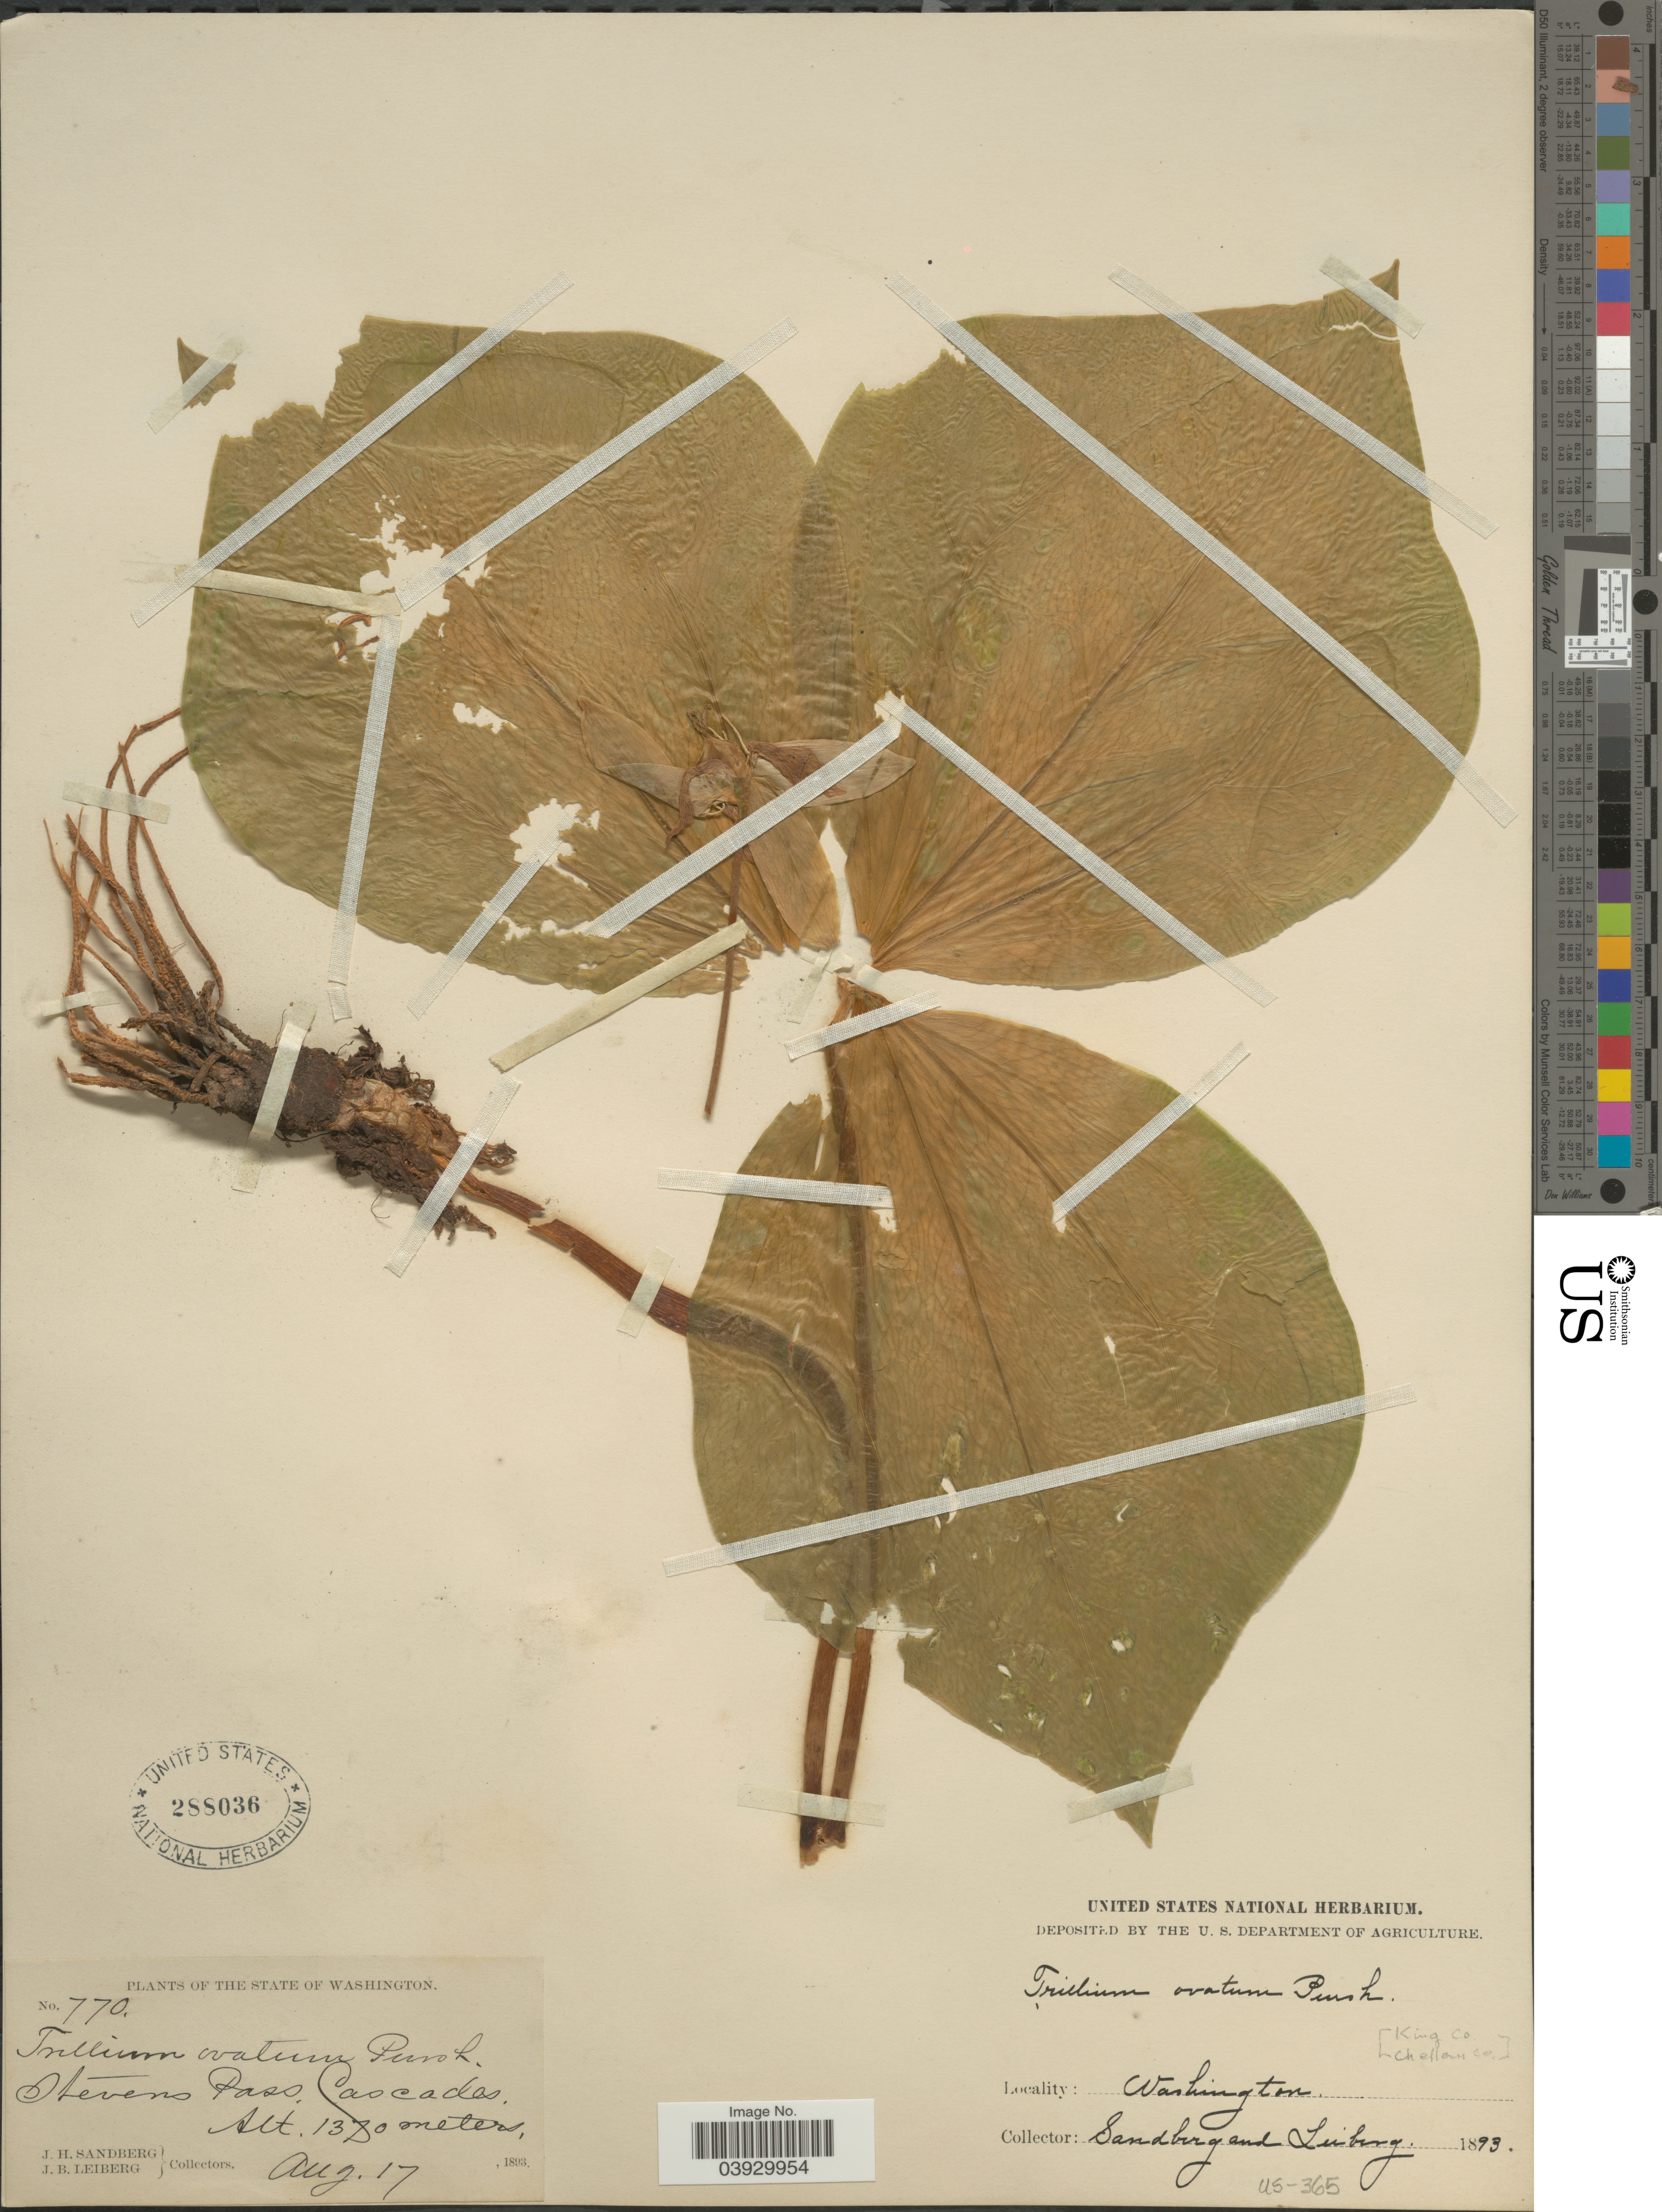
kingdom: Plantae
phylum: Tracheophyta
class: Liliopsida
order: Liliales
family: Melanthiaceae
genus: Trillium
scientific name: Trillium ovatum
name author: Pursh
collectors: J. H. Sandberg & J. B. Leiberg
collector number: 770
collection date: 1893-08-17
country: United States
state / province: Washington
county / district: King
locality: Stevens Pass. Cascades. King Co., Chellan Co.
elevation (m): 1370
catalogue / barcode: US 288036